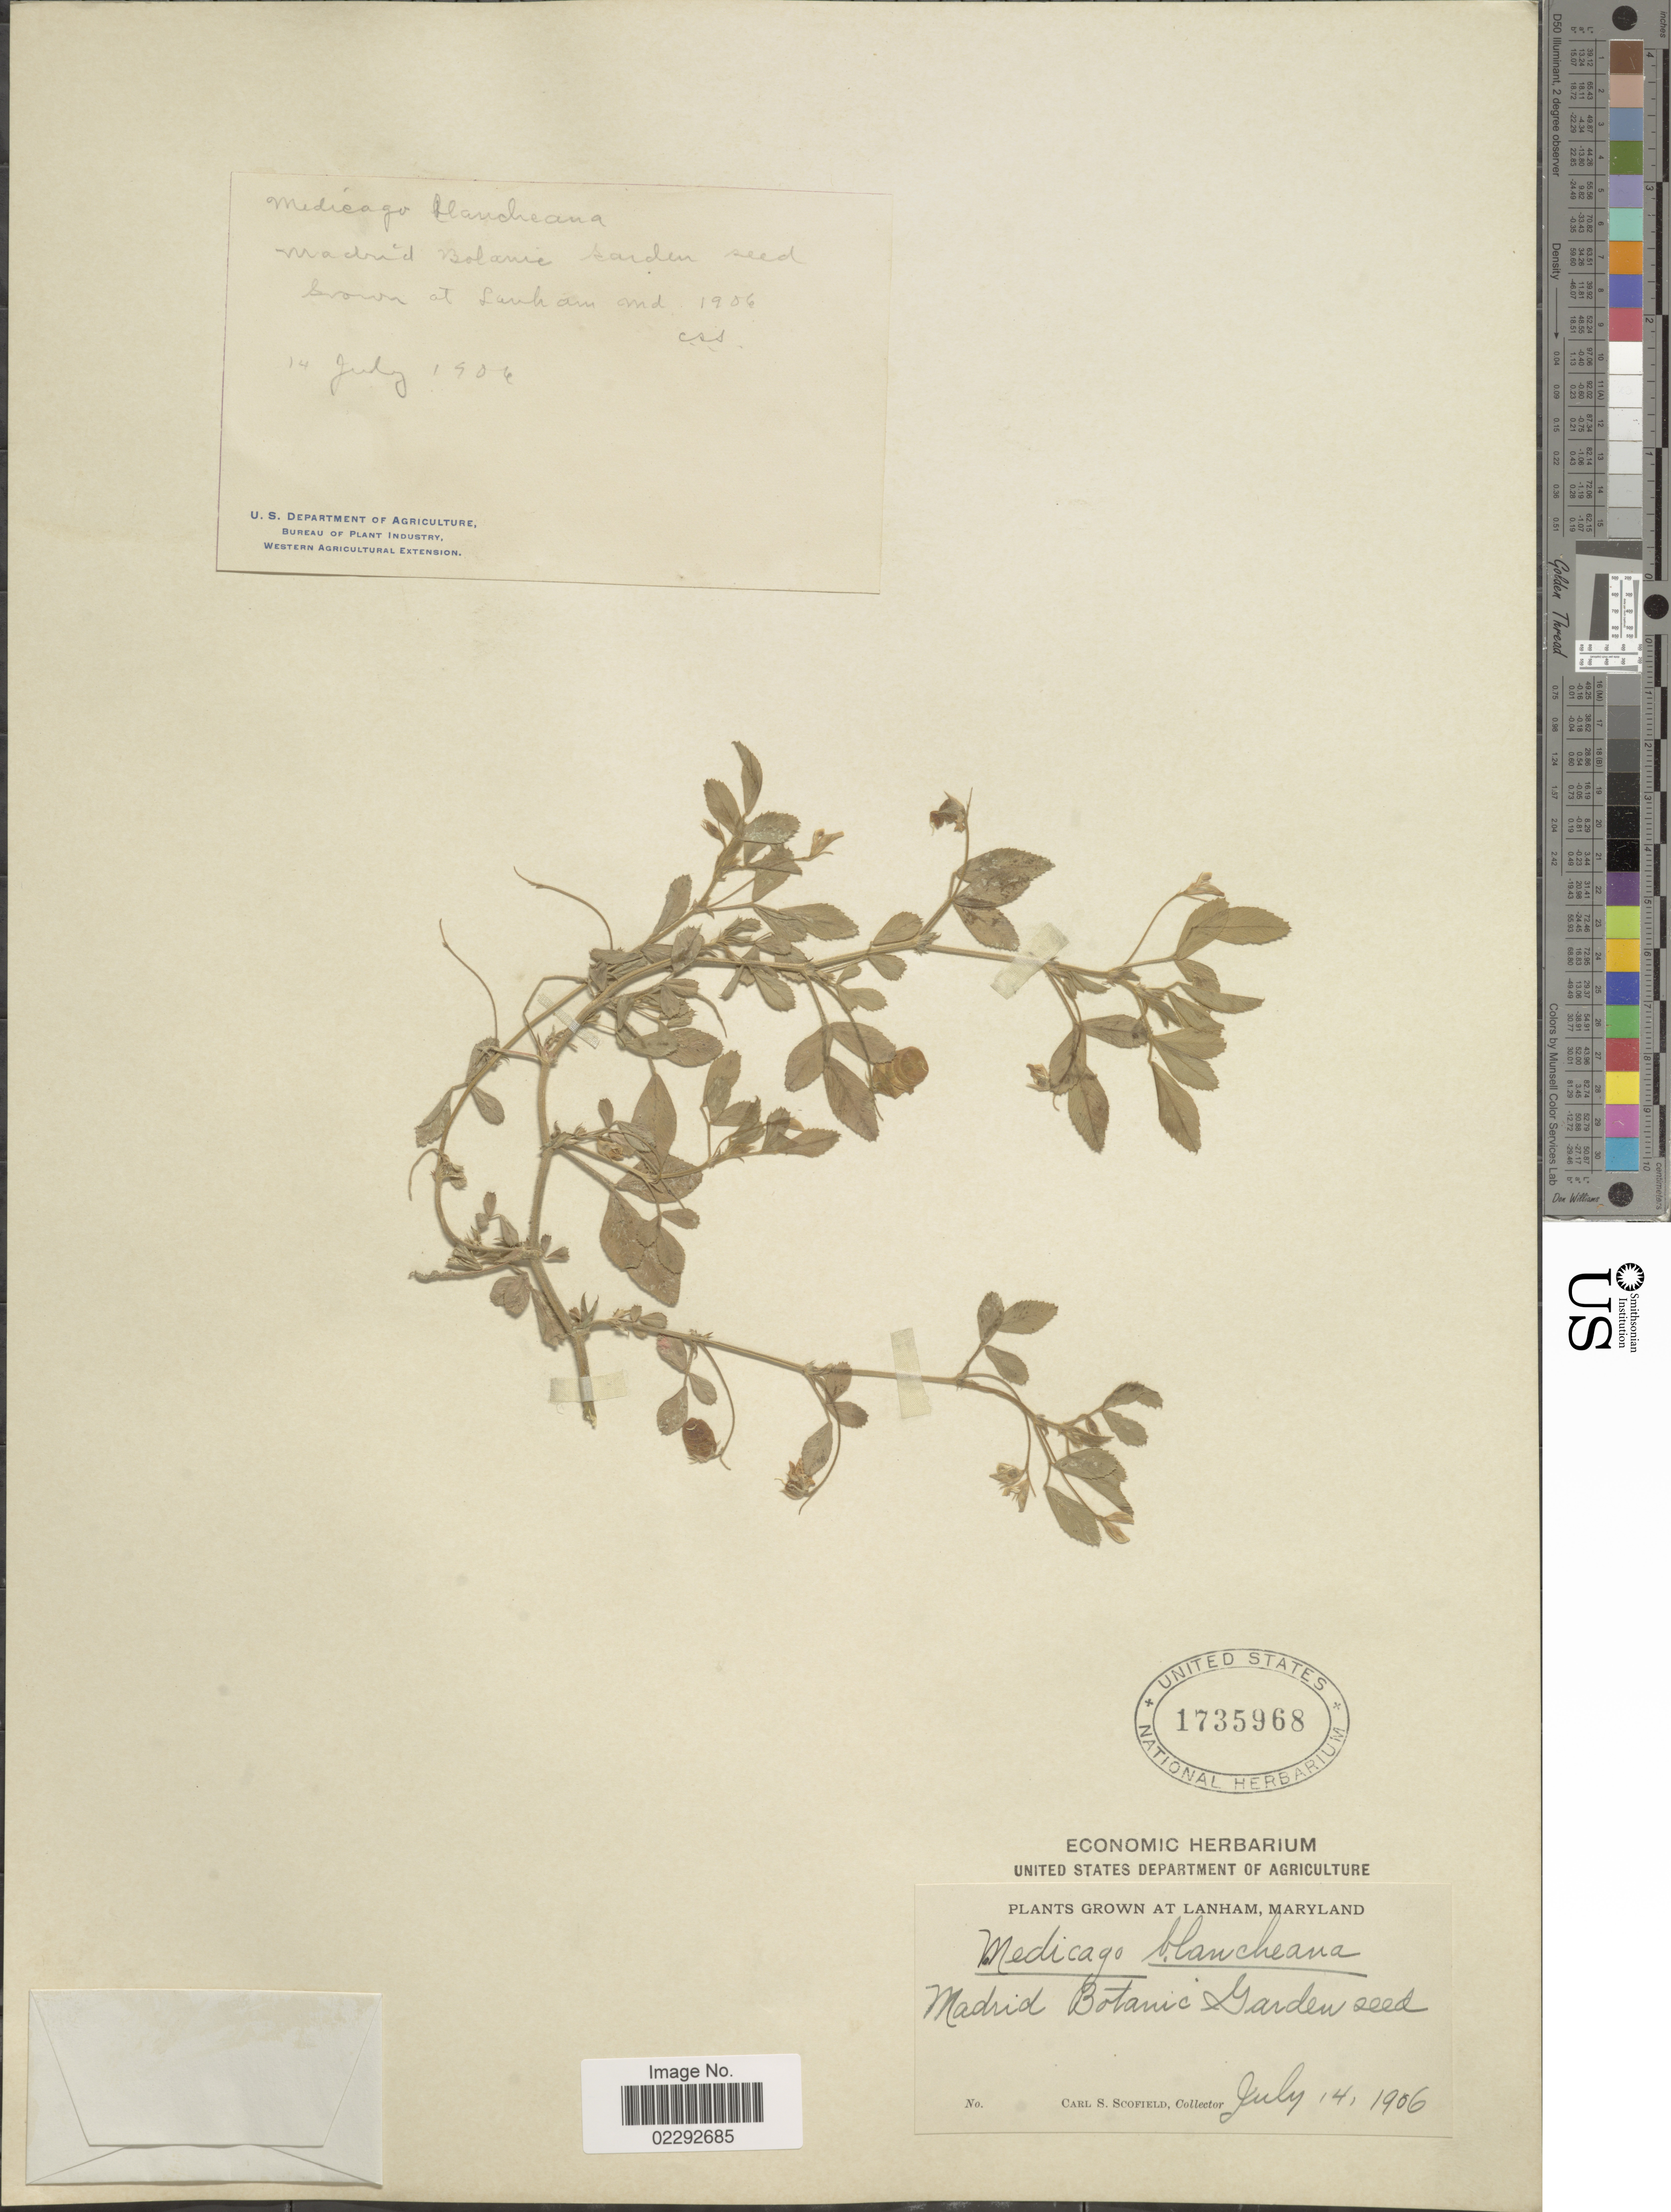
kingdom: Plantae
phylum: Tracheophyta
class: Magnoliopsida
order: Fabales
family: Fabaceae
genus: Medicago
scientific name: Medicago blancheana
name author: Boiss.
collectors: C. Scofield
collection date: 1906-07-14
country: United States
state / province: Maryland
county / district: Prince George's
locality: Lanham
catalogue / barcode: US 1735968